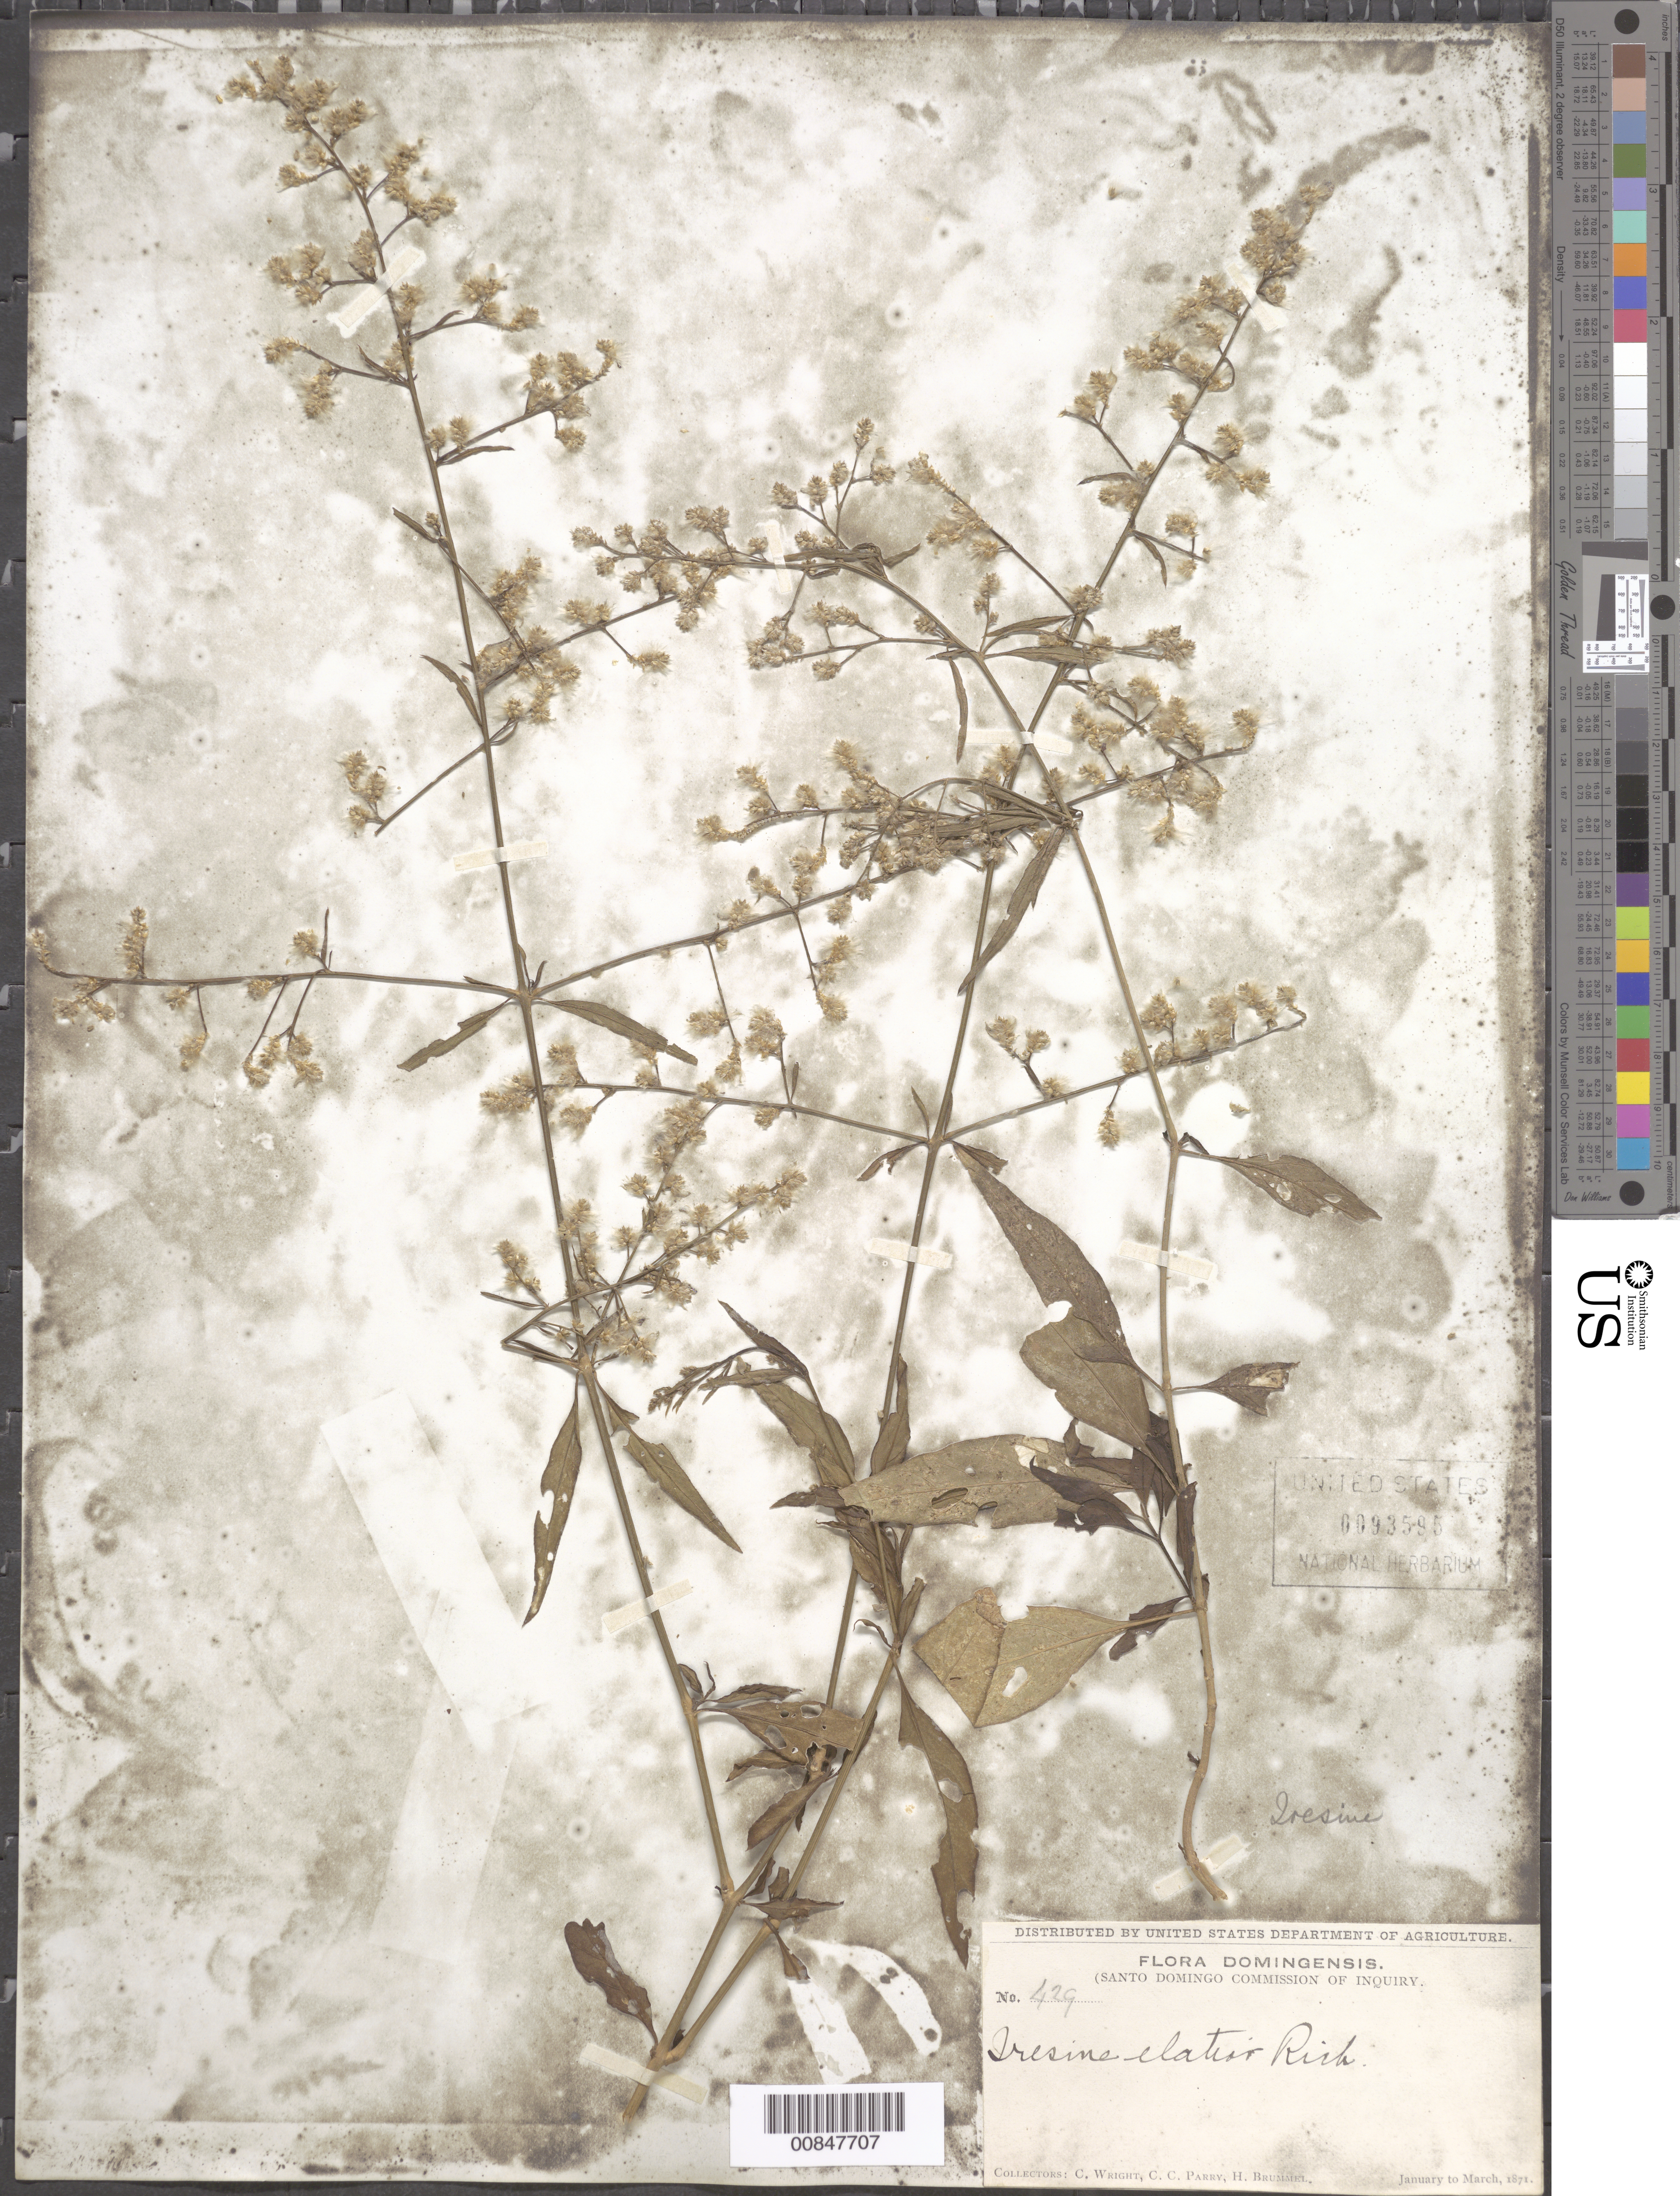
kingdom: Plantae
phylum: Tracheophyta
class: Magnoliopsida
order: Caryophyllales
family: Amaranthaceae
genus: Iresine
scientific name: Iresine angustifolia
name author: Euphrasén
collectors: C. Wright, C. C. Parry & H. Brummel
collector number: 429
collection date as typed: Jan 1871 to -- Mar 1871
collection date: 1871-01/1871-03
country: Dominican Republic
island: Hispaniola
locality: Dominican Republic.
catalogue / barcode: US 93595